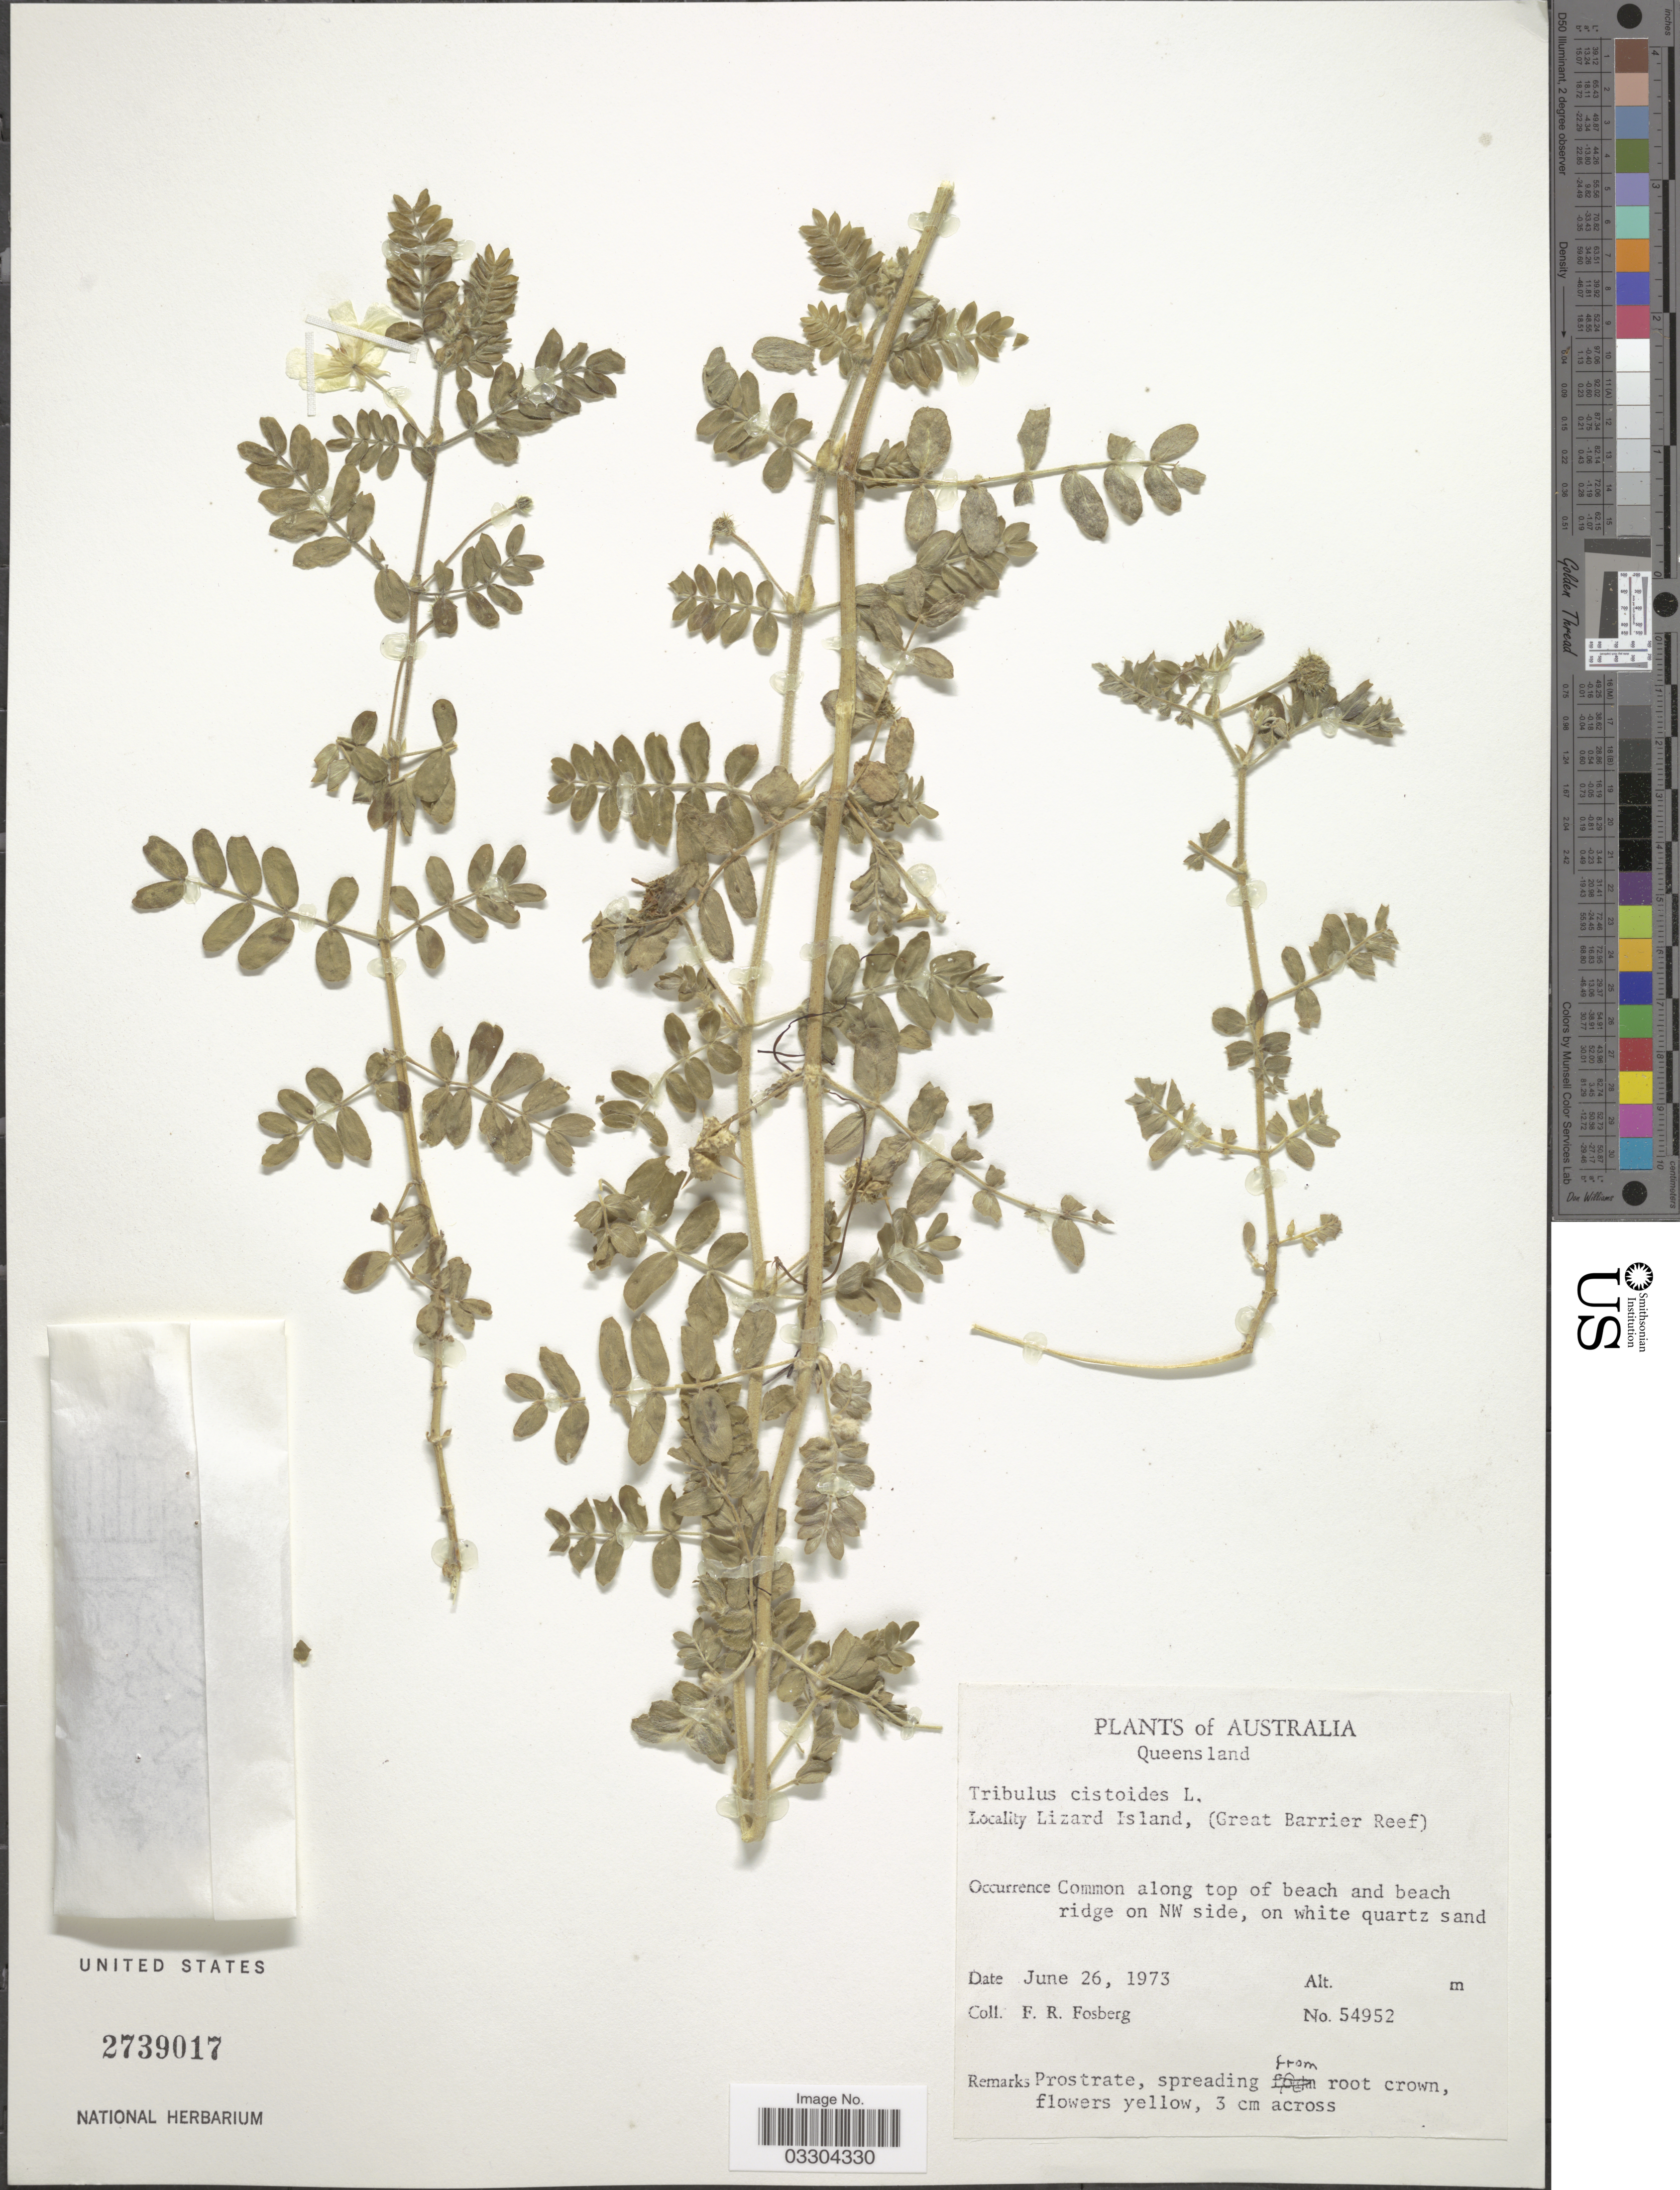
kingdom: Plantae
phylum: Tracheophyta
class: Magnoliopsida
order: Zygophyllales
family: Zygophyllaceae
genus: Tribulus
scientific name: Tribulus cistoides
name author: L.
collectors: F. R. Fosberg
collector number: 54952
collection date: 1973-06-26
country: Australia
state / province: Queensland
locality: Lizard Island, (Great Barrier Reef). Along top of beach and beach ridge on NW side.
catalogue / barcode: US 2739017